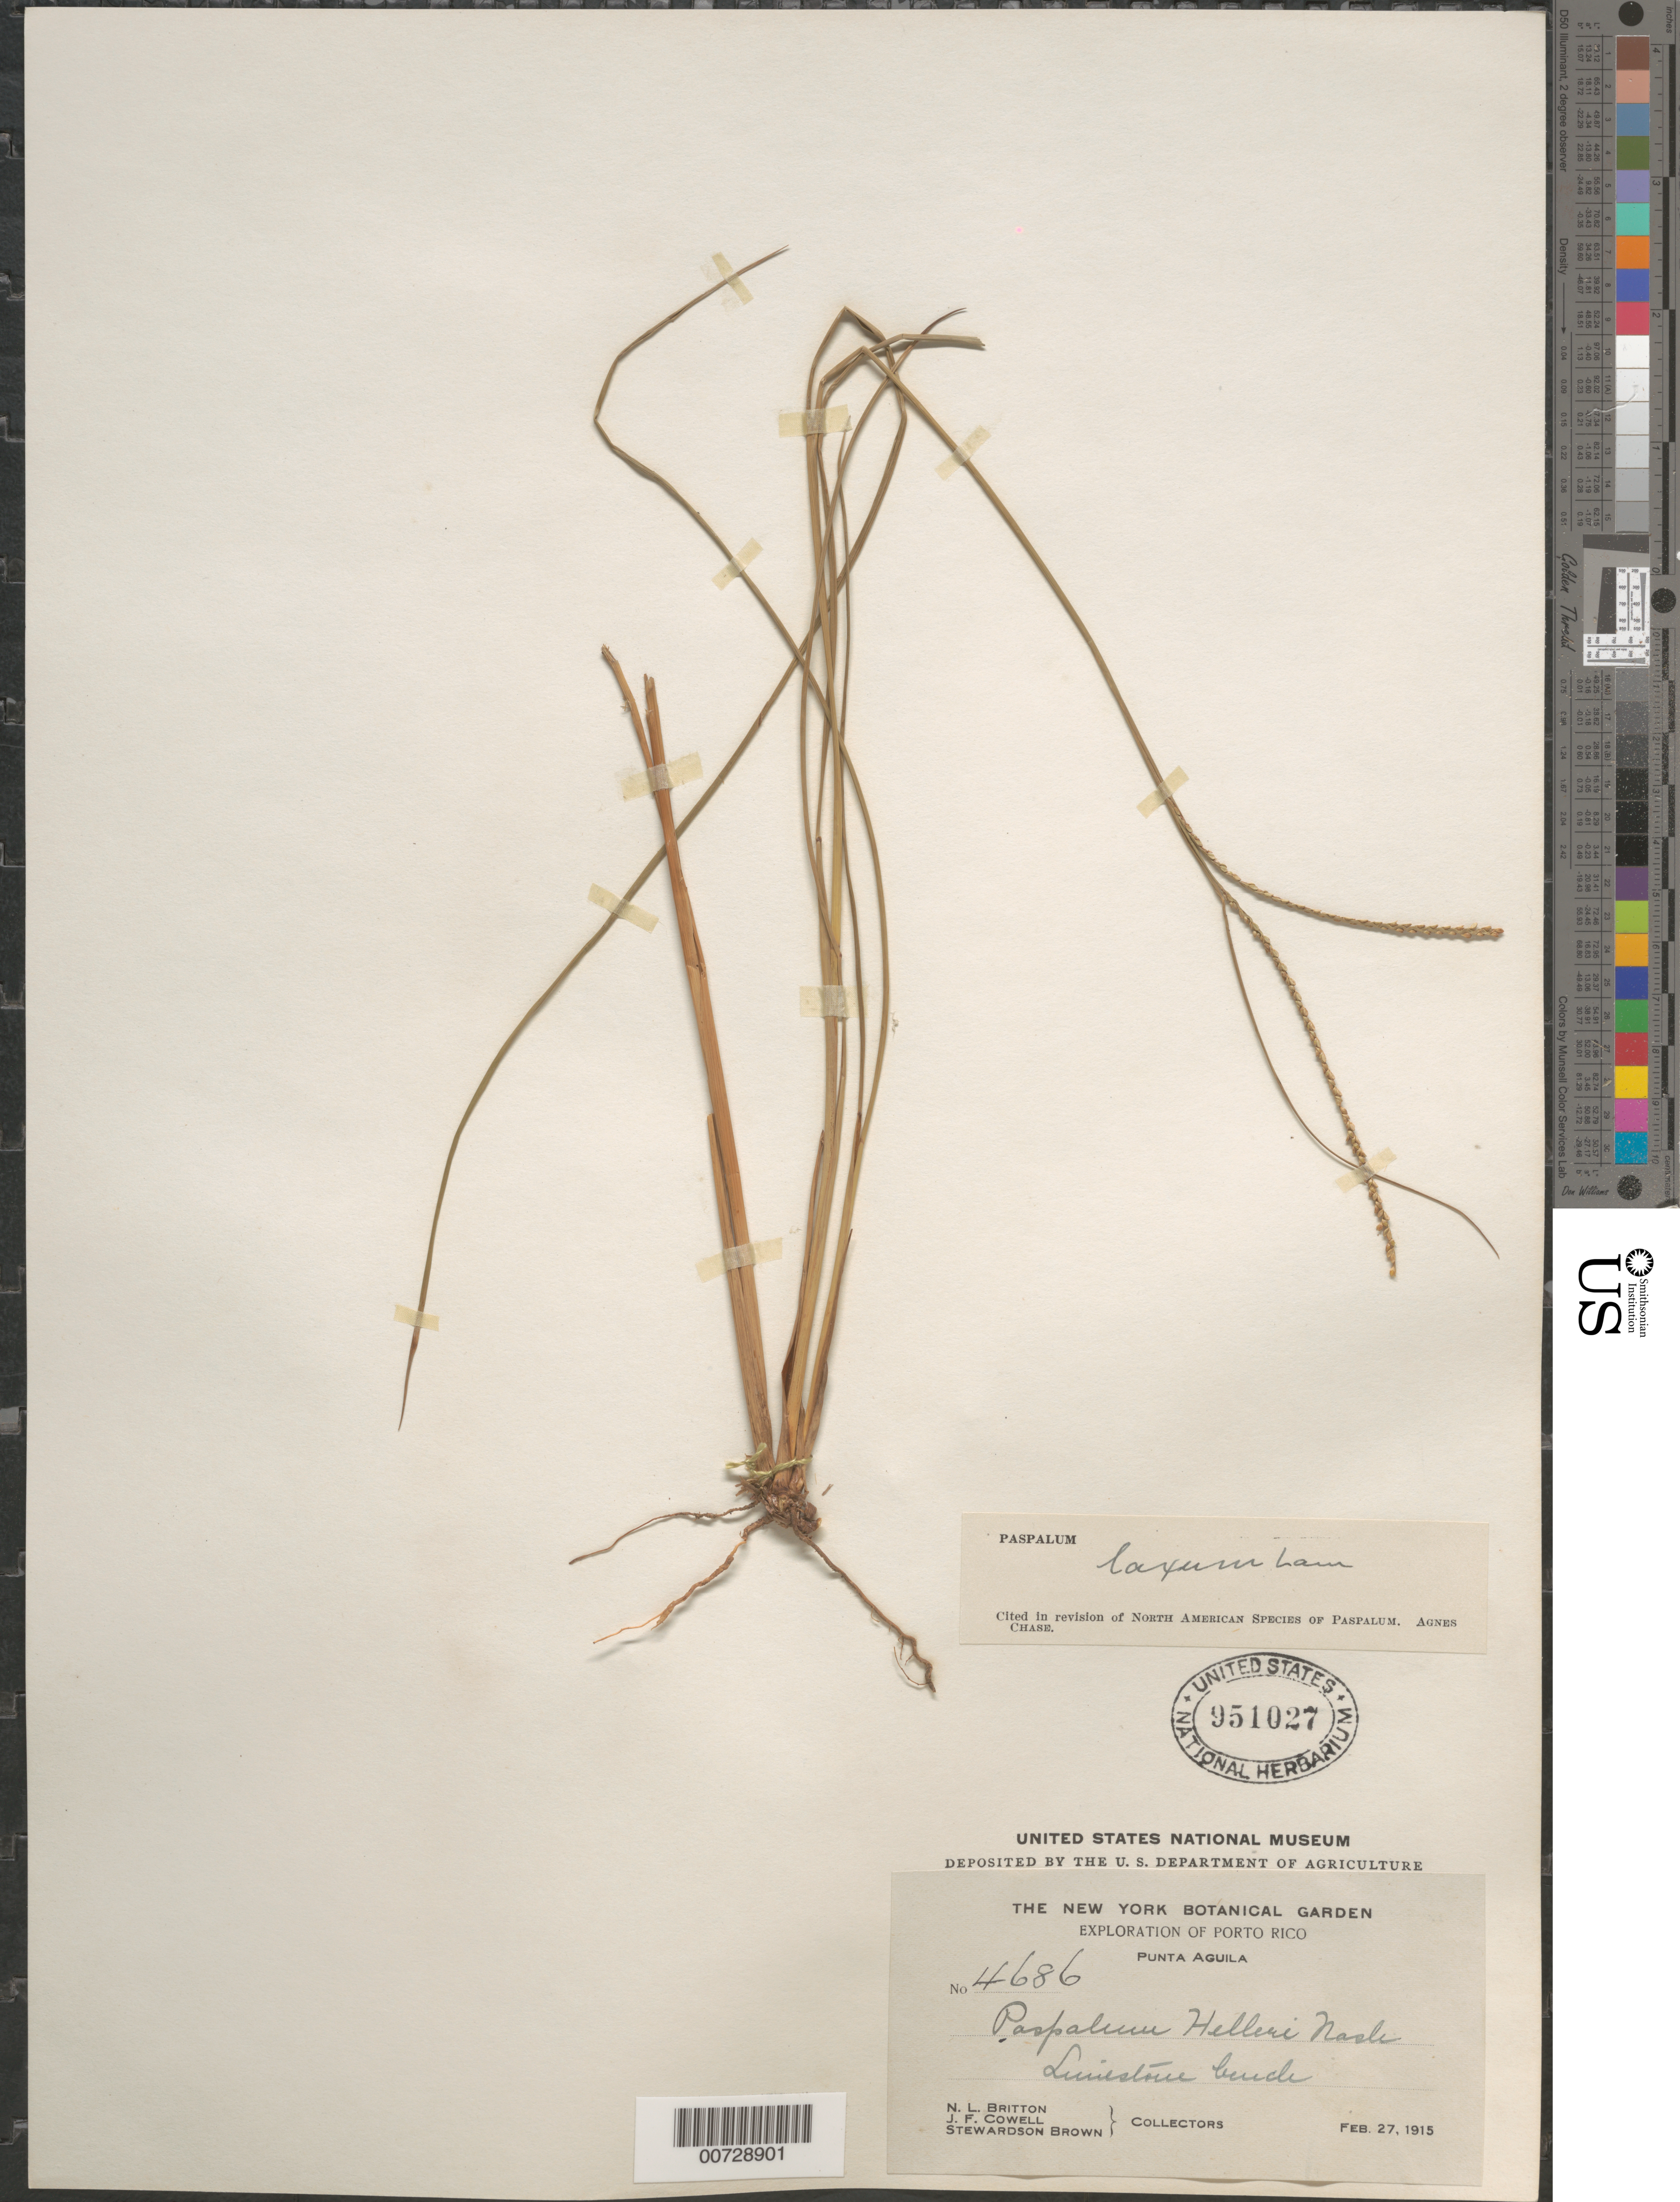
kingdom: Plantae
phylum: Tracheophyta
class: Liliopsida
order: Poales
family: Poaceae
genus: Paspalum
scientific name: Paspalum laxum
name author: Lam.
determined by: Chase, [M.] Agnes, (US)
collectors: N. Britton, J. F. Cowell & S. Brown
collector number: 4686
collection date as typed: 27 Feb 1915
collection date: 1915-02-27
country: Puerto Rico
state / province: Cabo Rojo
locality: Punta Aguila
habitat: Limestone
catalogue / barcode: US 951027